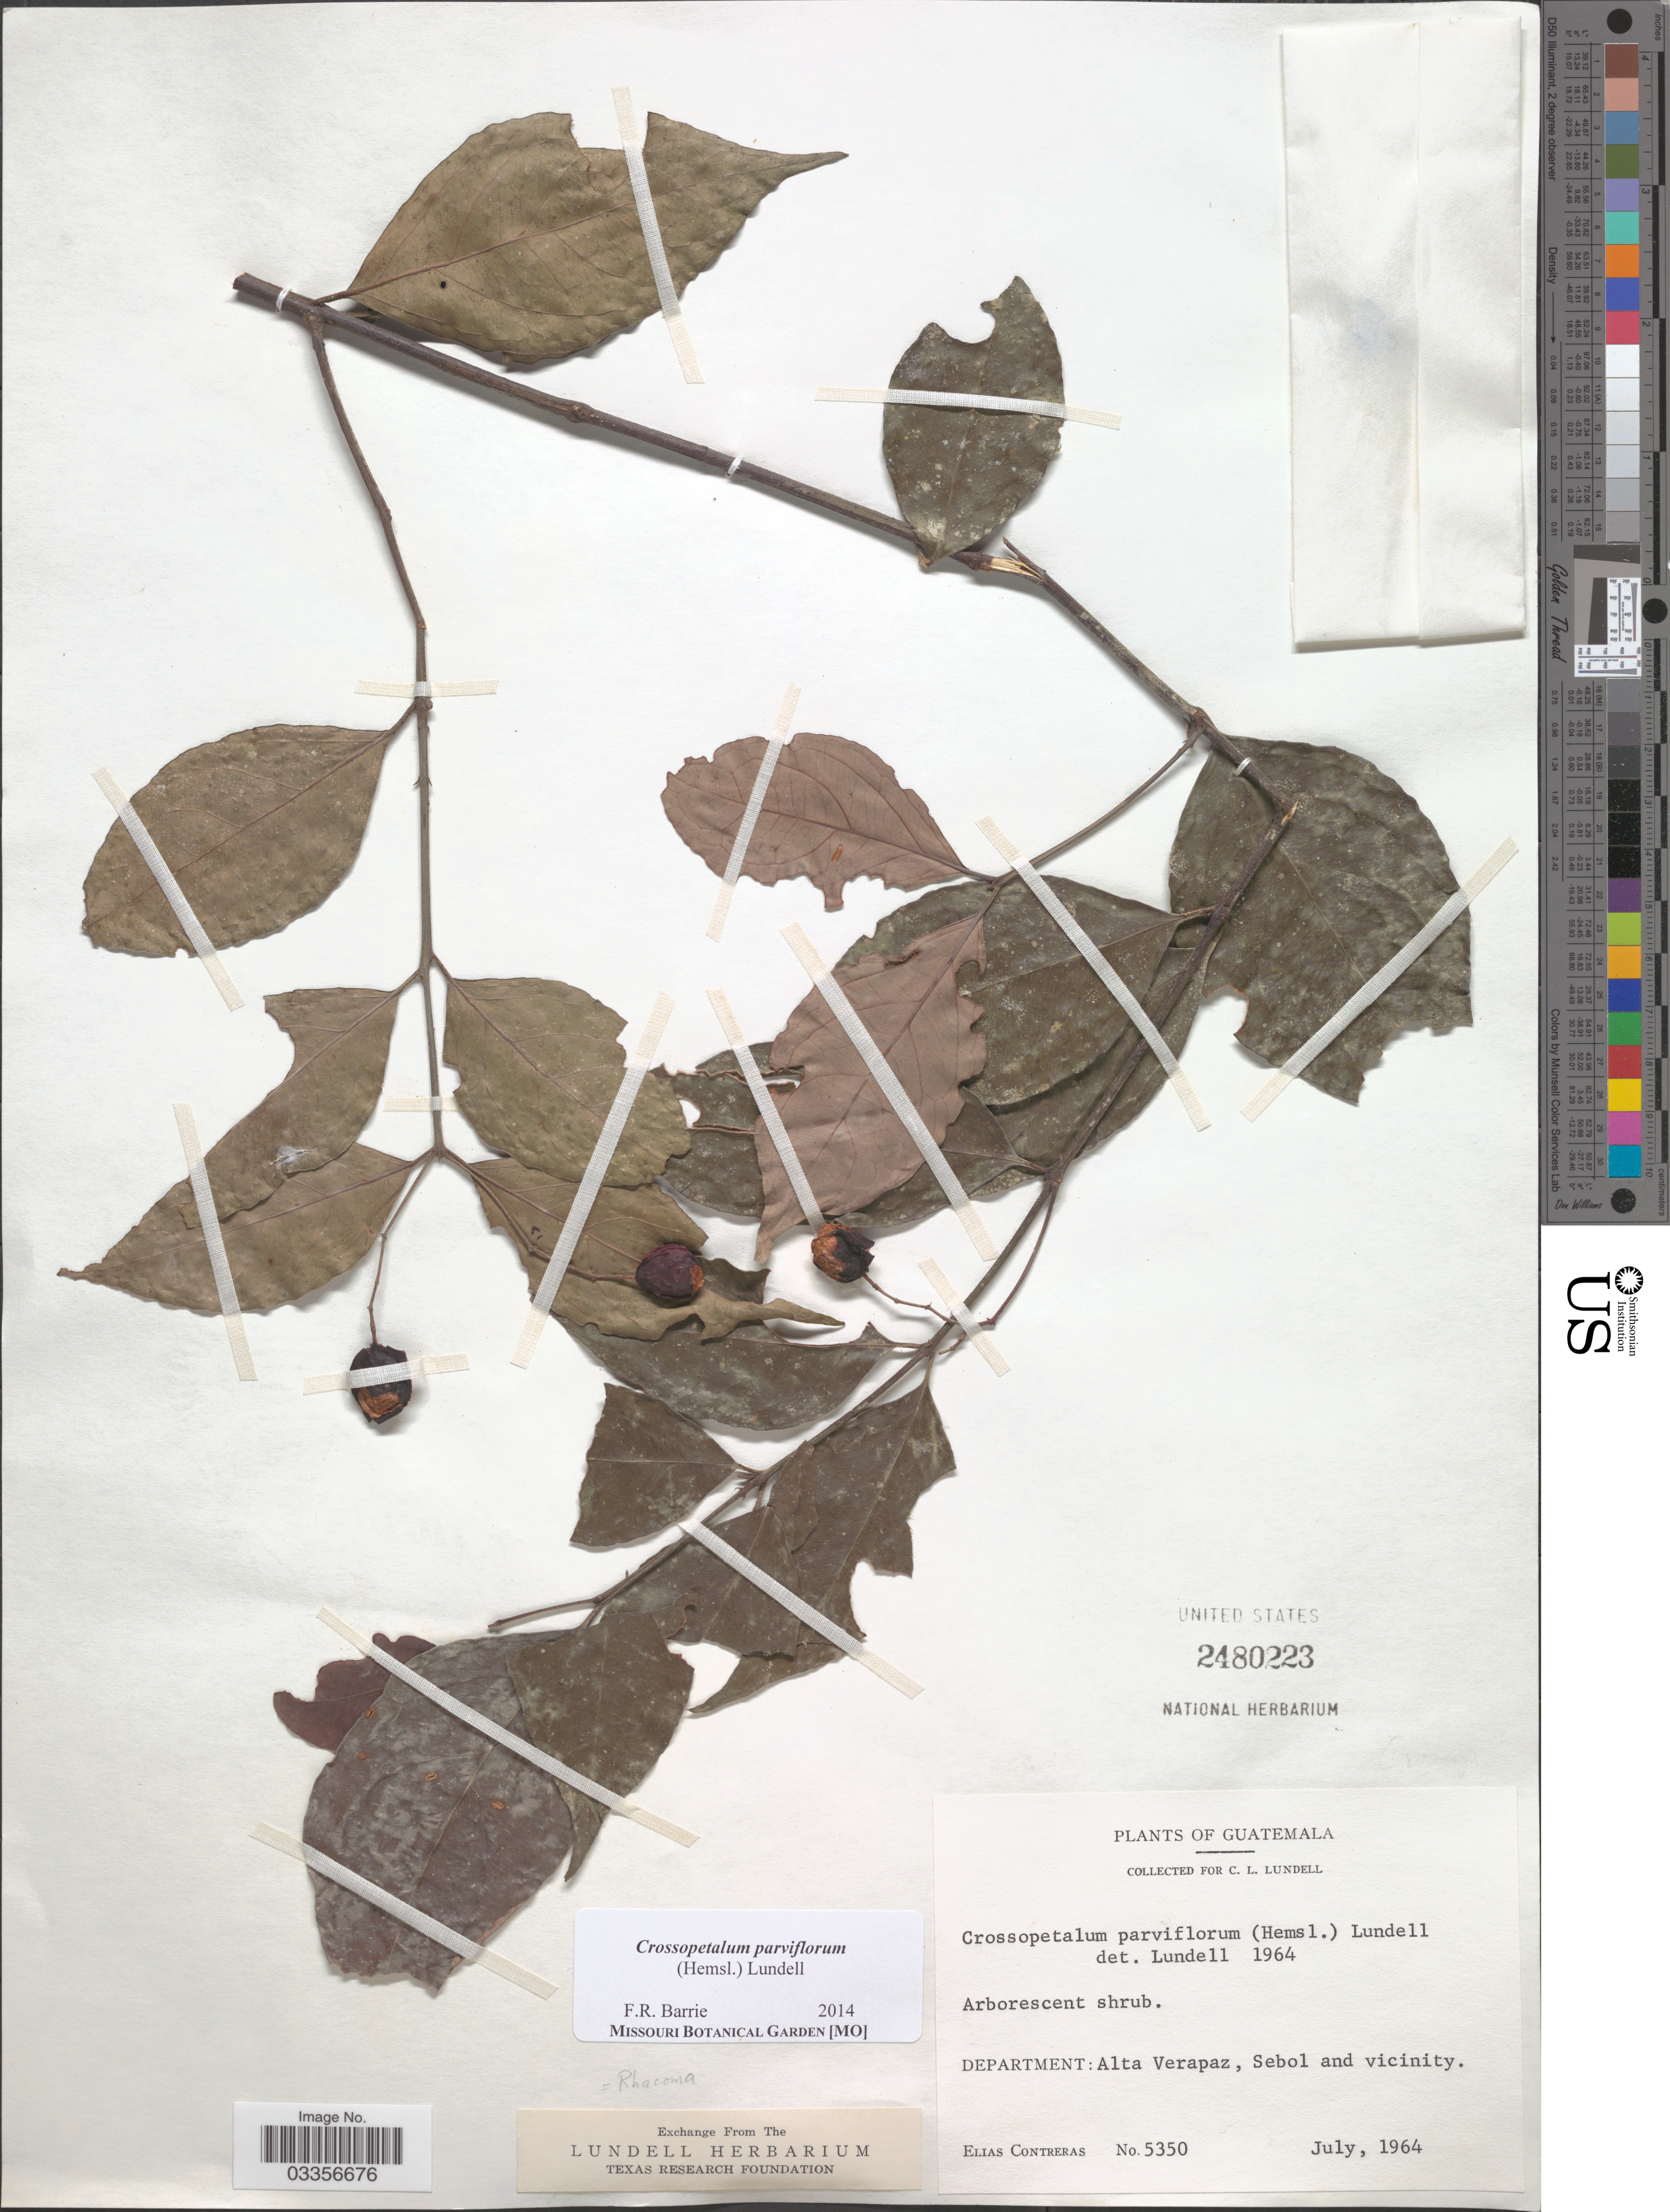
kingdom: Plantae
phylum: Tracheophyta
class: Magnoliopsida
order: Celastrales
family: Celastraceae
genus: Crossopetalum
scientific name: Crossopetalum parviflorum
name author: L.O. Williams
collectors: E. Contreras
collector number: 5350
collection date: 1964-07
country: Guatemala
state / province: Alta Verapaz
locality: Department of Alta Verapaz, Sebol and vicinity.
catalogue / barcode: US 2480223